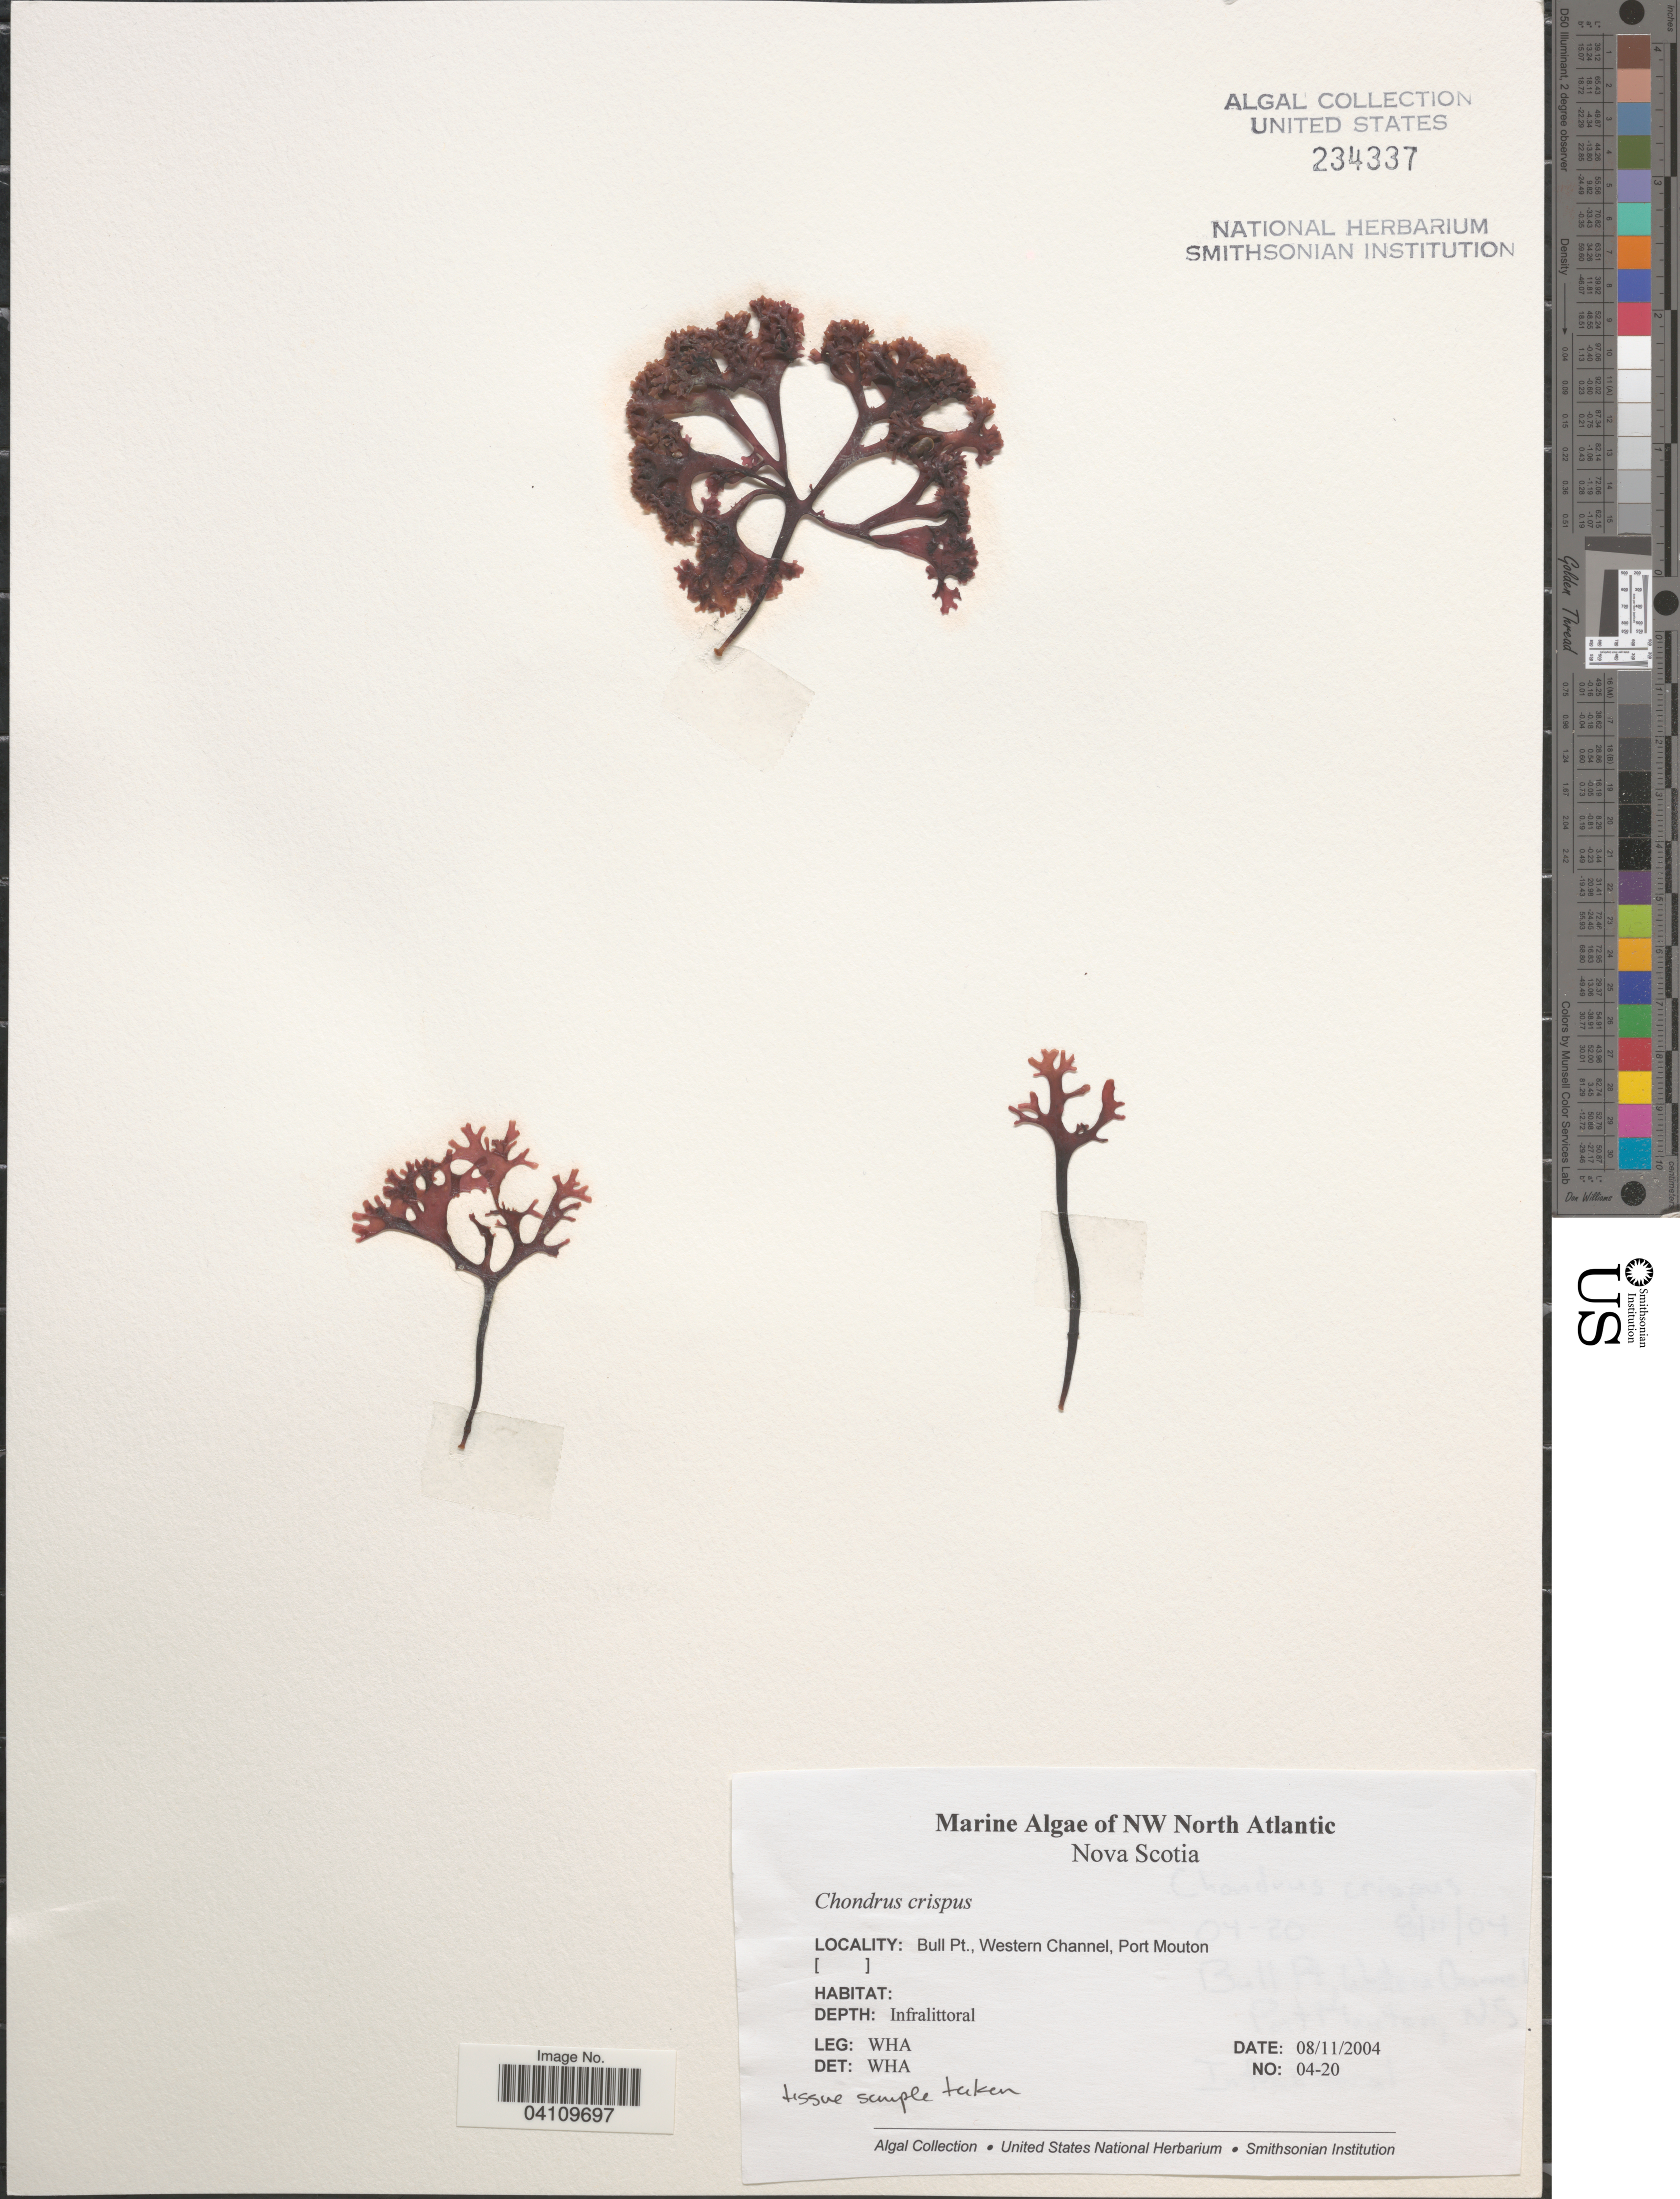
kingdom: Plantae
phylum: Rhodophyta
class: Florideophyceae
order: Gigartinales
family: Gigartinaceae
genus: Chondrus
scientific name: Chondrus crispus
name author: Stackh.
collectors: W. H. Adey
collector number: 04-20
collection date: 2004-11-08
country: Canada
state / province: Nova Scotia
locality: NW North Atlantic. Bull Pt., Western Channel, Port Mouton.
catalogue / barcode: US 234337